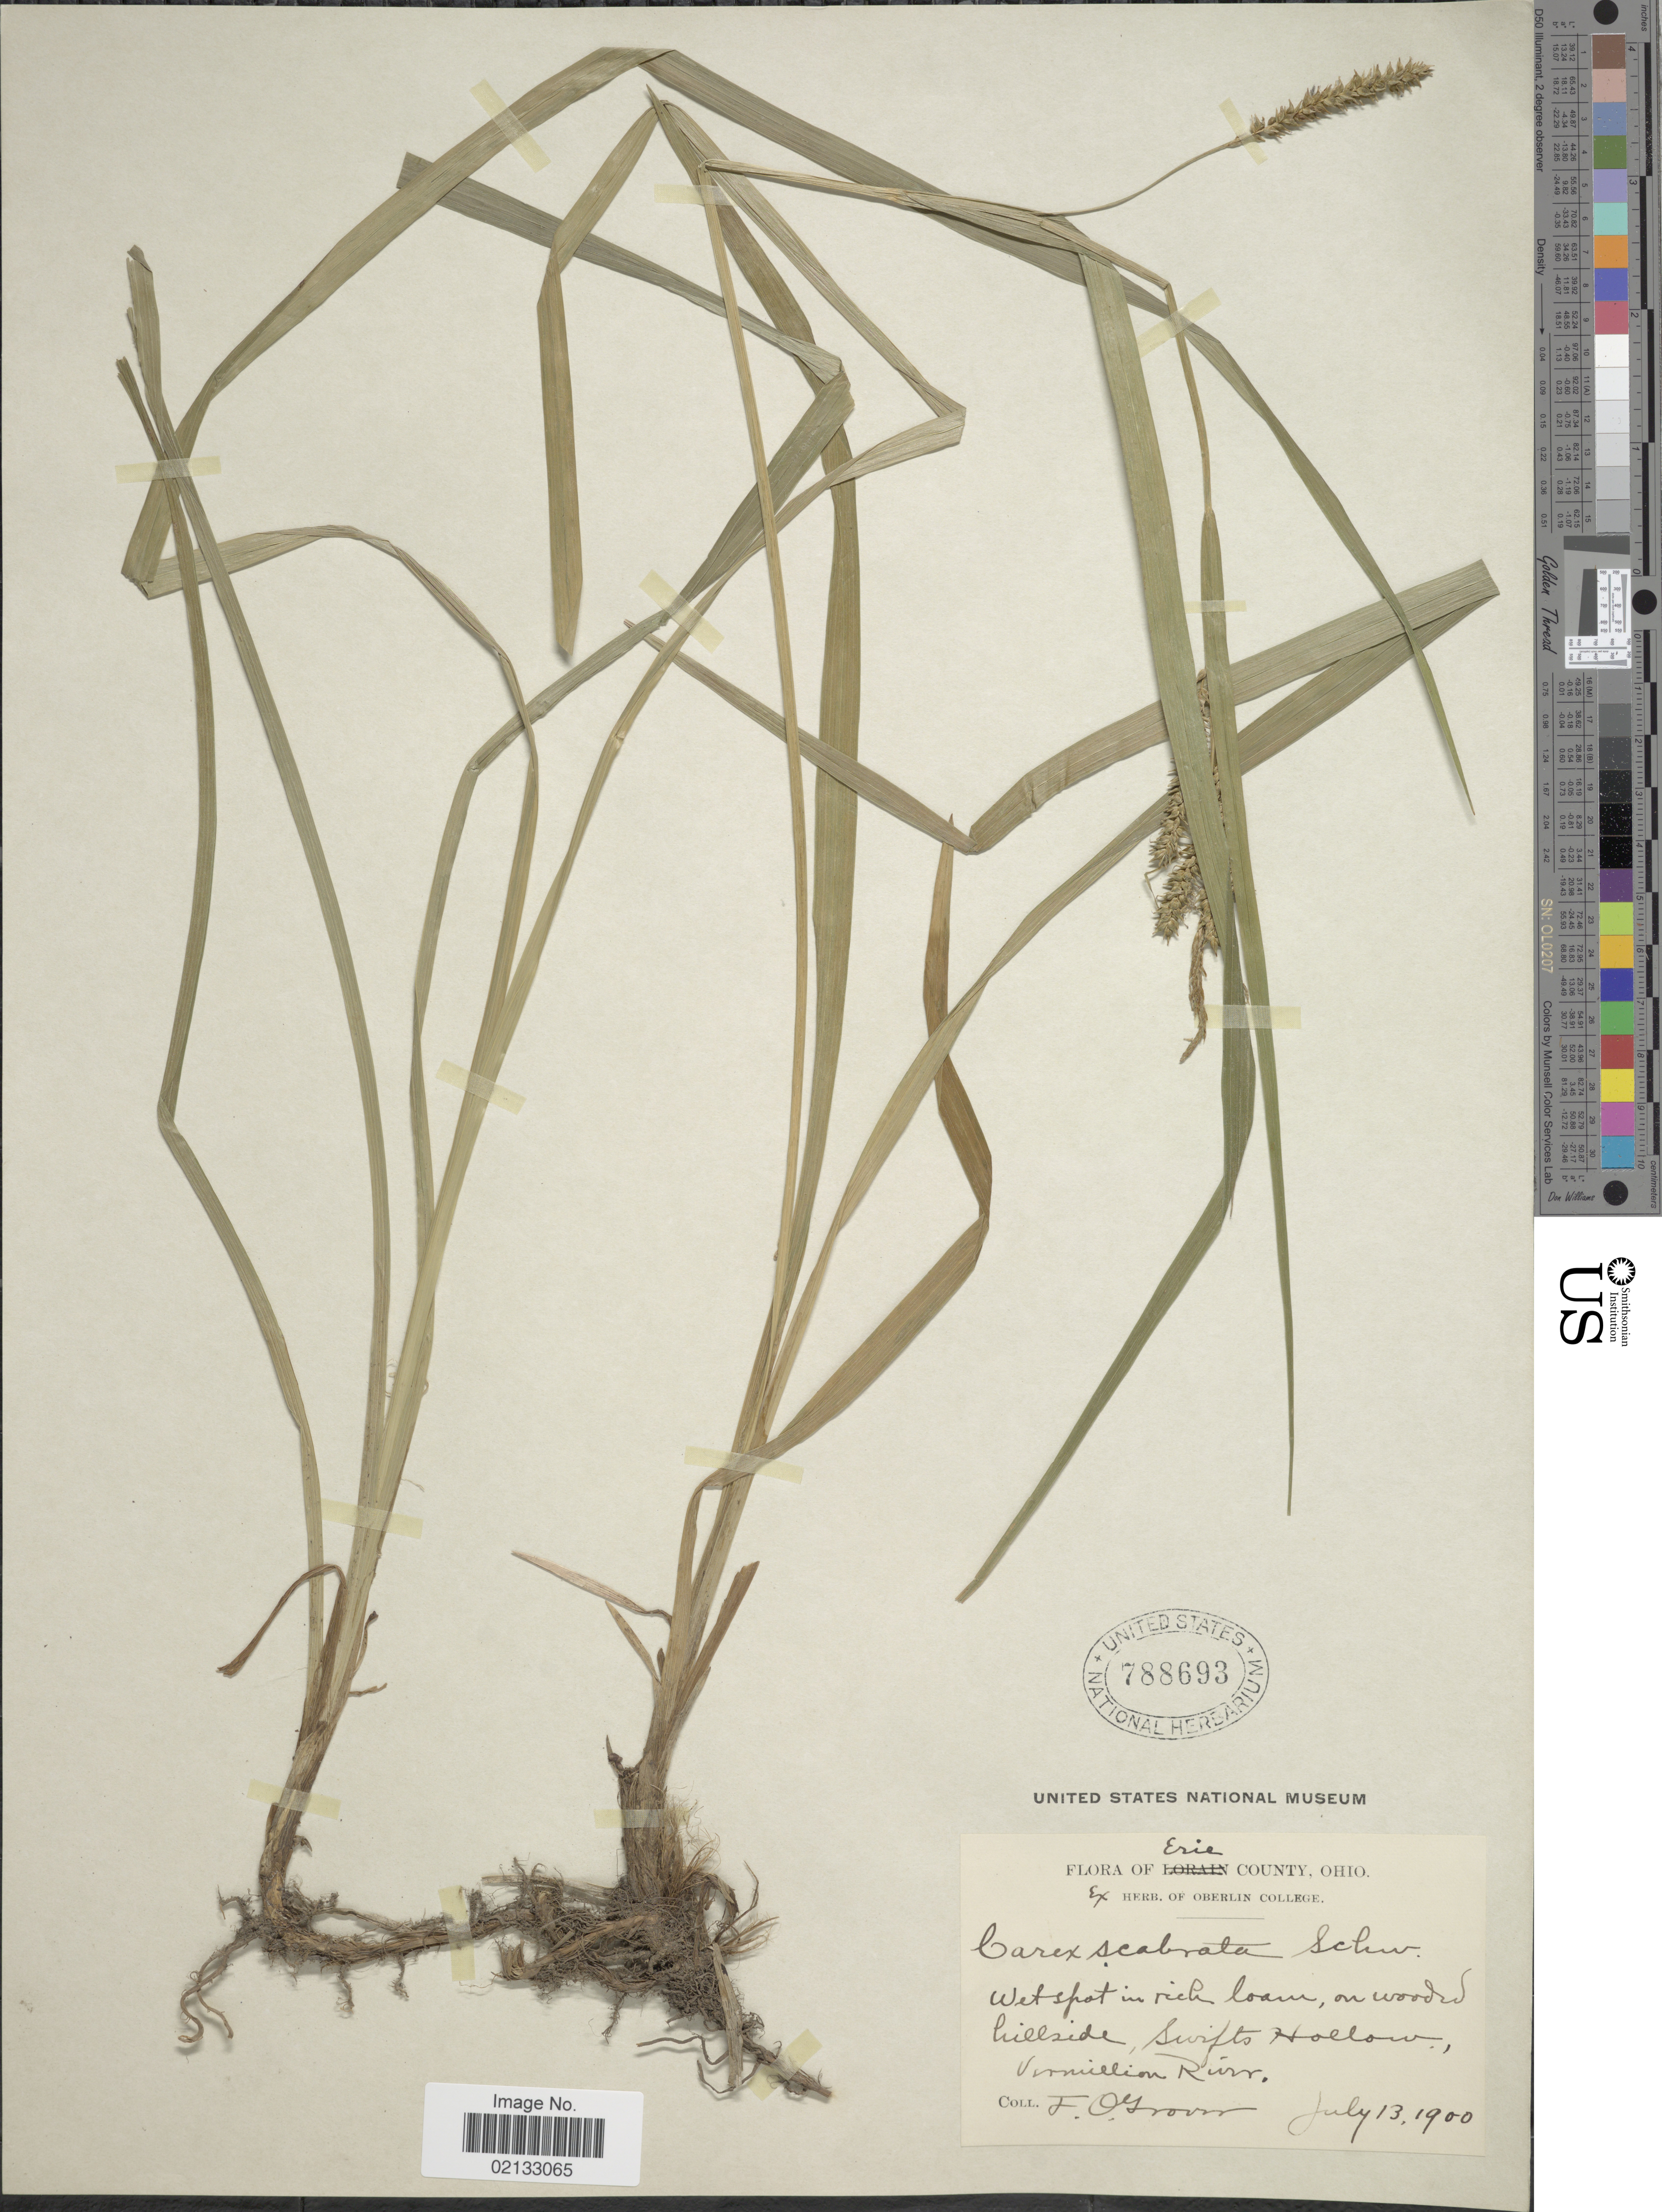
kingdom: Plantae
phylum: Tracheophyta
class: Liliopsida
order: Poales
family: Cyperaceae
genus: Carex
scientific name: Carex scabrata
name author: Schwein.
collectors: F. Grover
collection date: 1900-07-13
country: United States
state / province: Ohio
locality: Erie County. Wet spot in rich loam, on wooded hillside, Swifts Hollow, Vermillion River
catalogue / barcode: US 788693